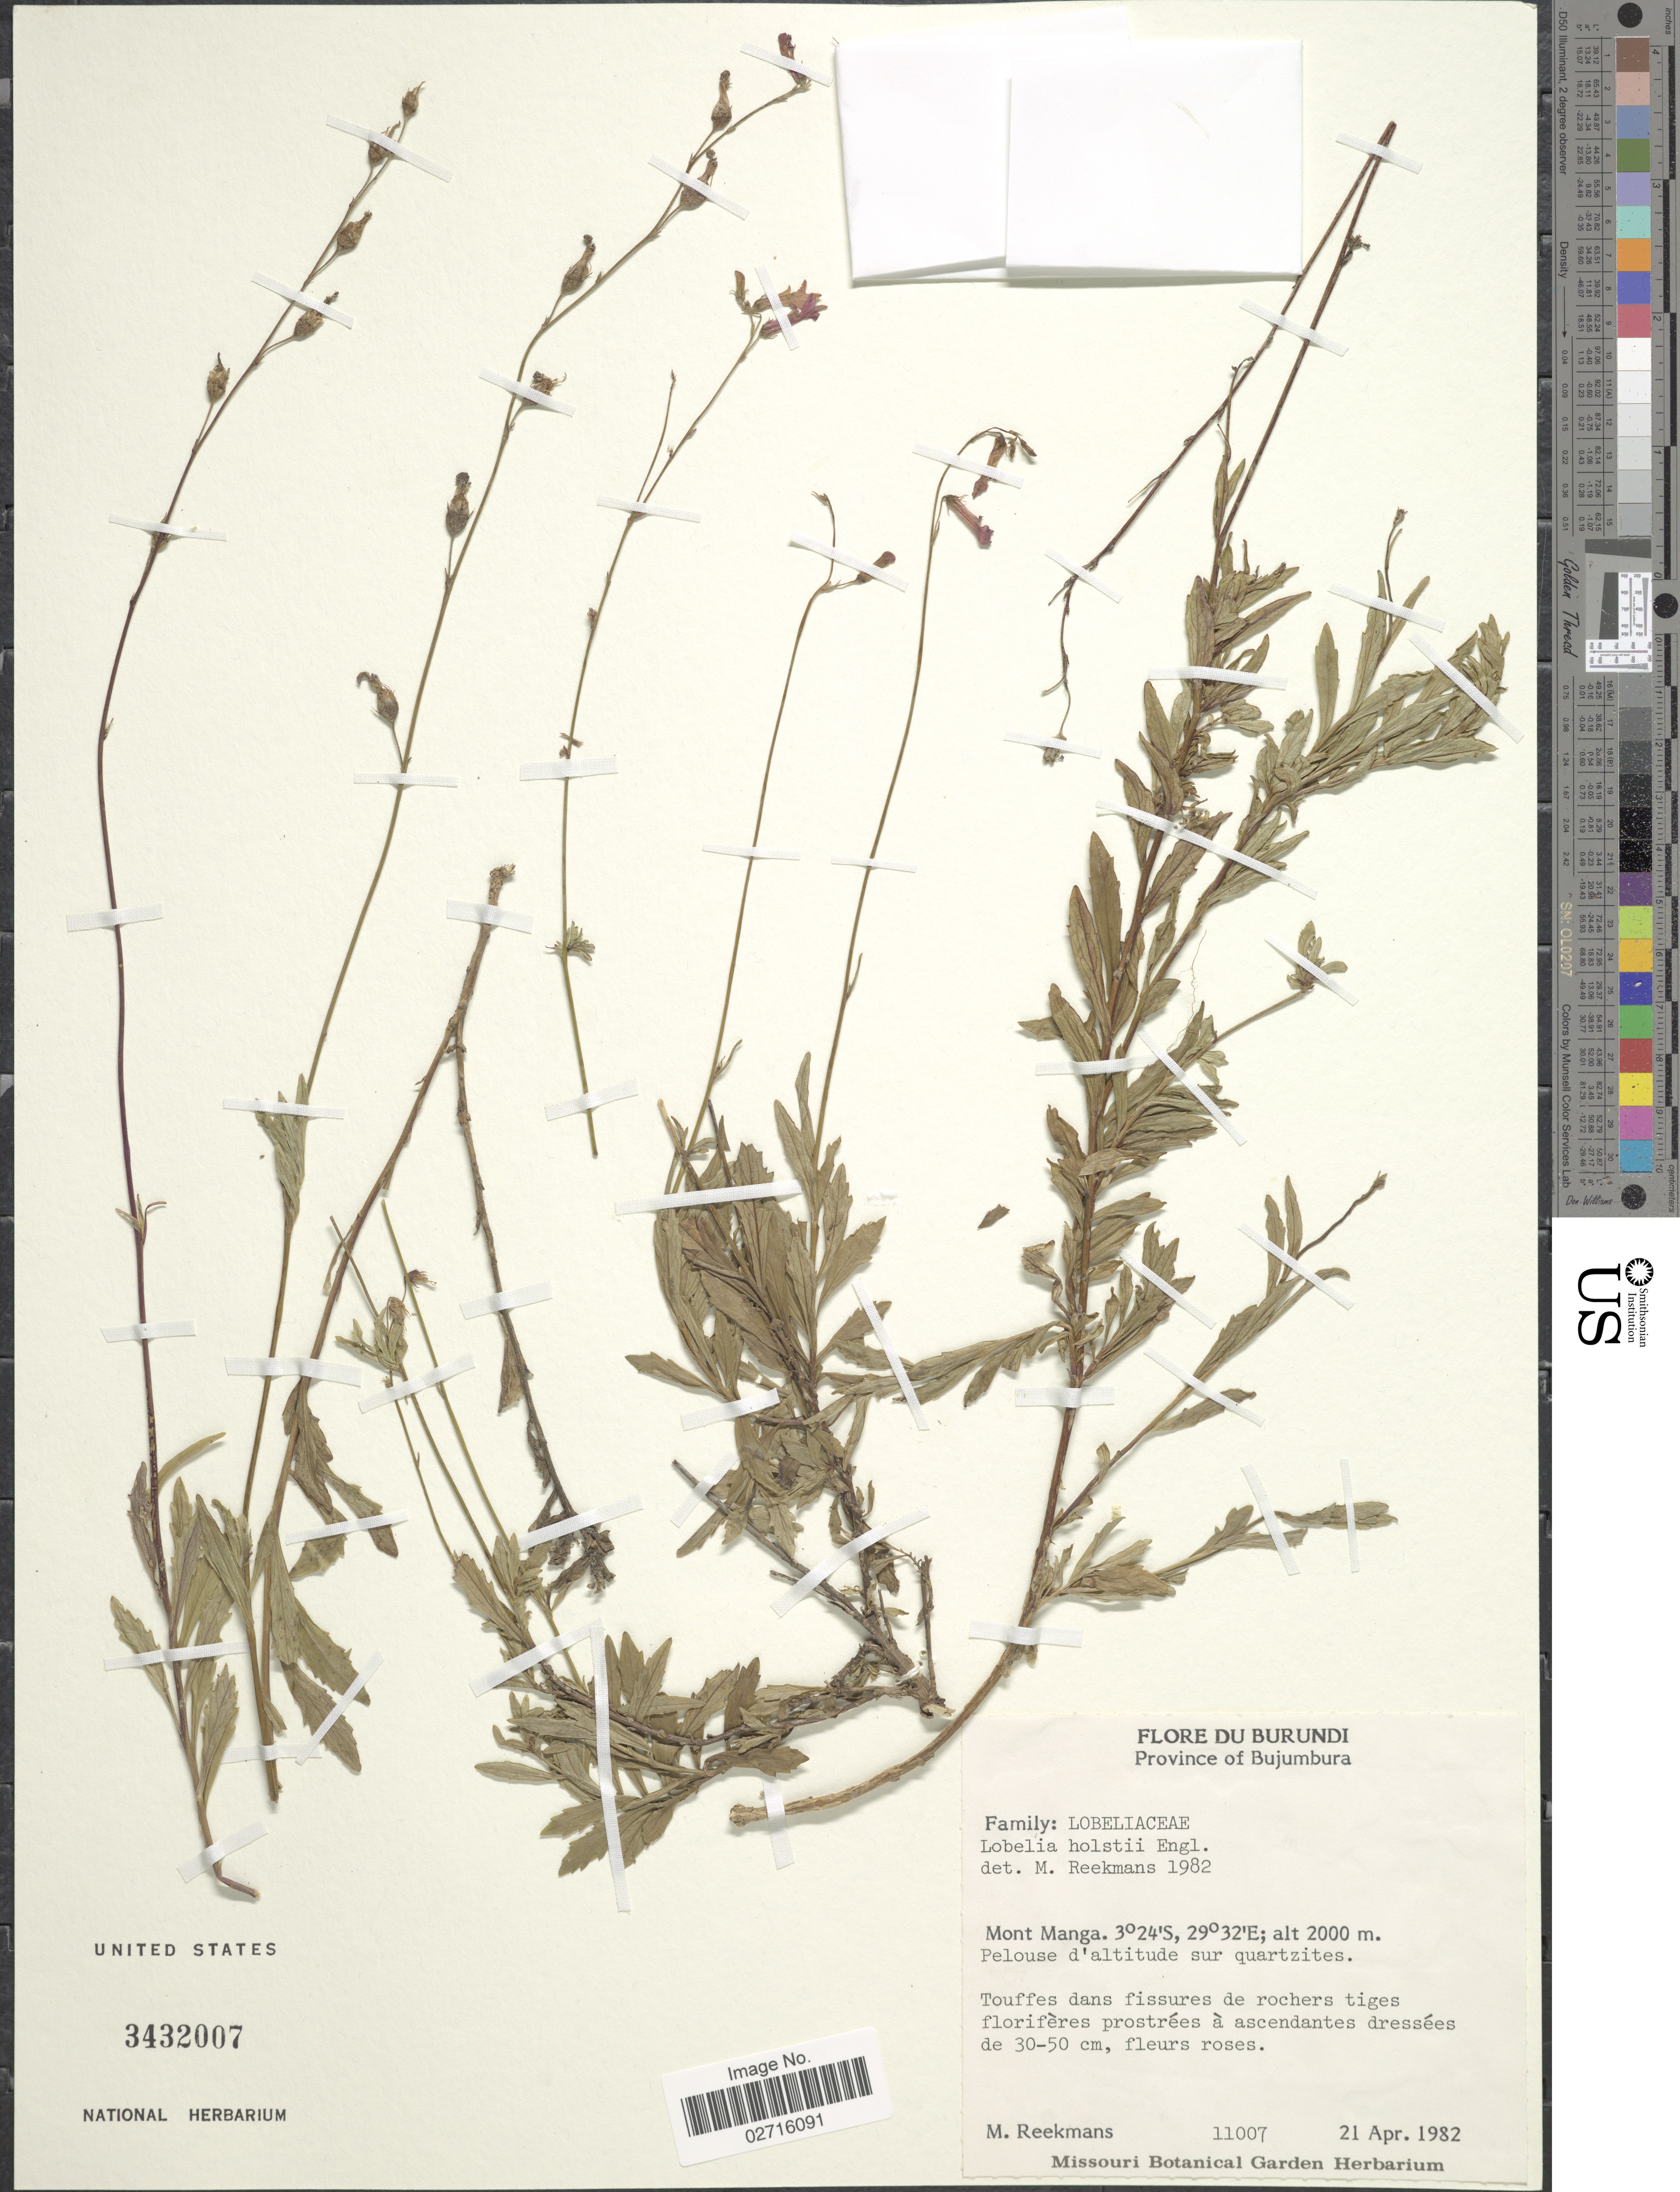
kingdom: Plantae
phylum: Tracheophyta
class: Magnoliopsida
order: Asterales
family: Campanulaceae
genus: Lobelia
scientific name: Lobelia holstii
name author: Engl.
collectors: M. Reekmans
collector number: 11007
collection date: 1982-04-21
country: Burundi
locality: Province of Bujumbura, Mont Manga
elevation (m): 2000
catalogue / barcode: US 3432007